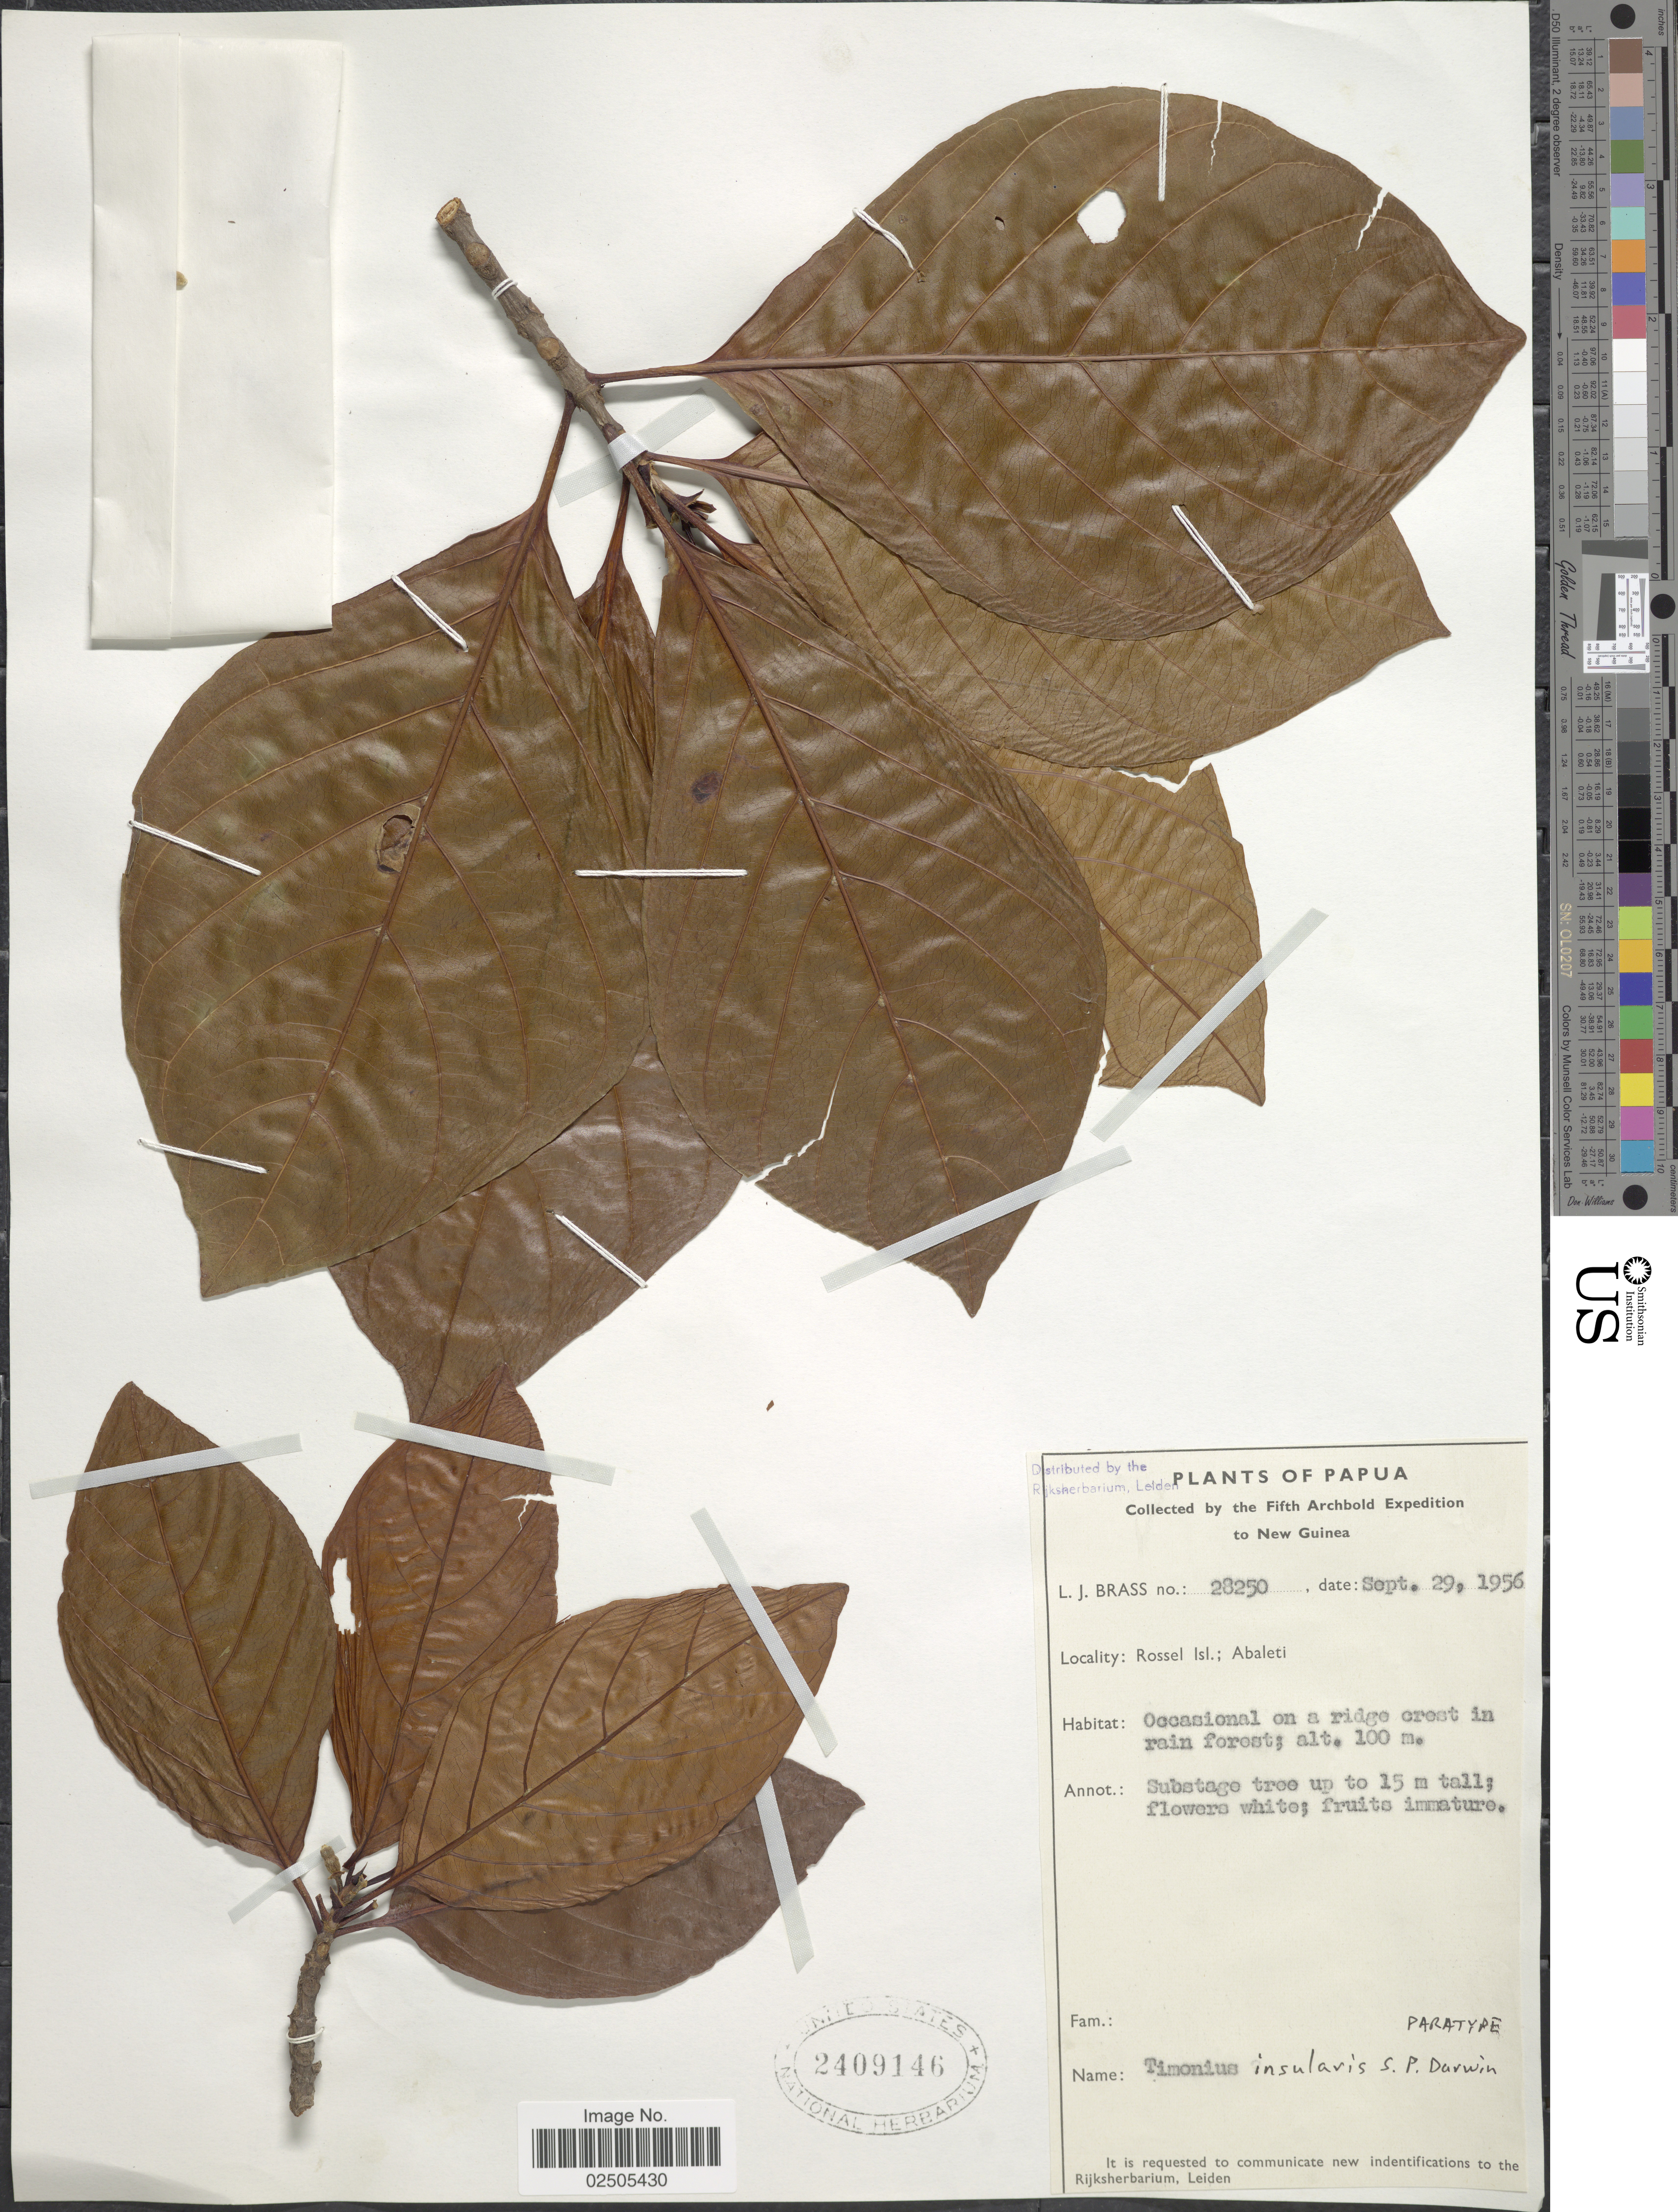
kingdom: Plantae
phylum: Tracheophyta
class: Magnoliopsida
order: Gentianales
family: Rubiaceae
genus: Timonius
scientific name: Timonius insularis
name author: S.P. Darwin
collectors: L. J. Brass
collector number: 28250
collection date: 1956-09-29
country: Papua New Guinea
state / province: Milne Bay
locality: Papua, New Guinea, Rossel Isl.; Abaleti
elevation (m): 100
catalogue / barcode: US 2409146